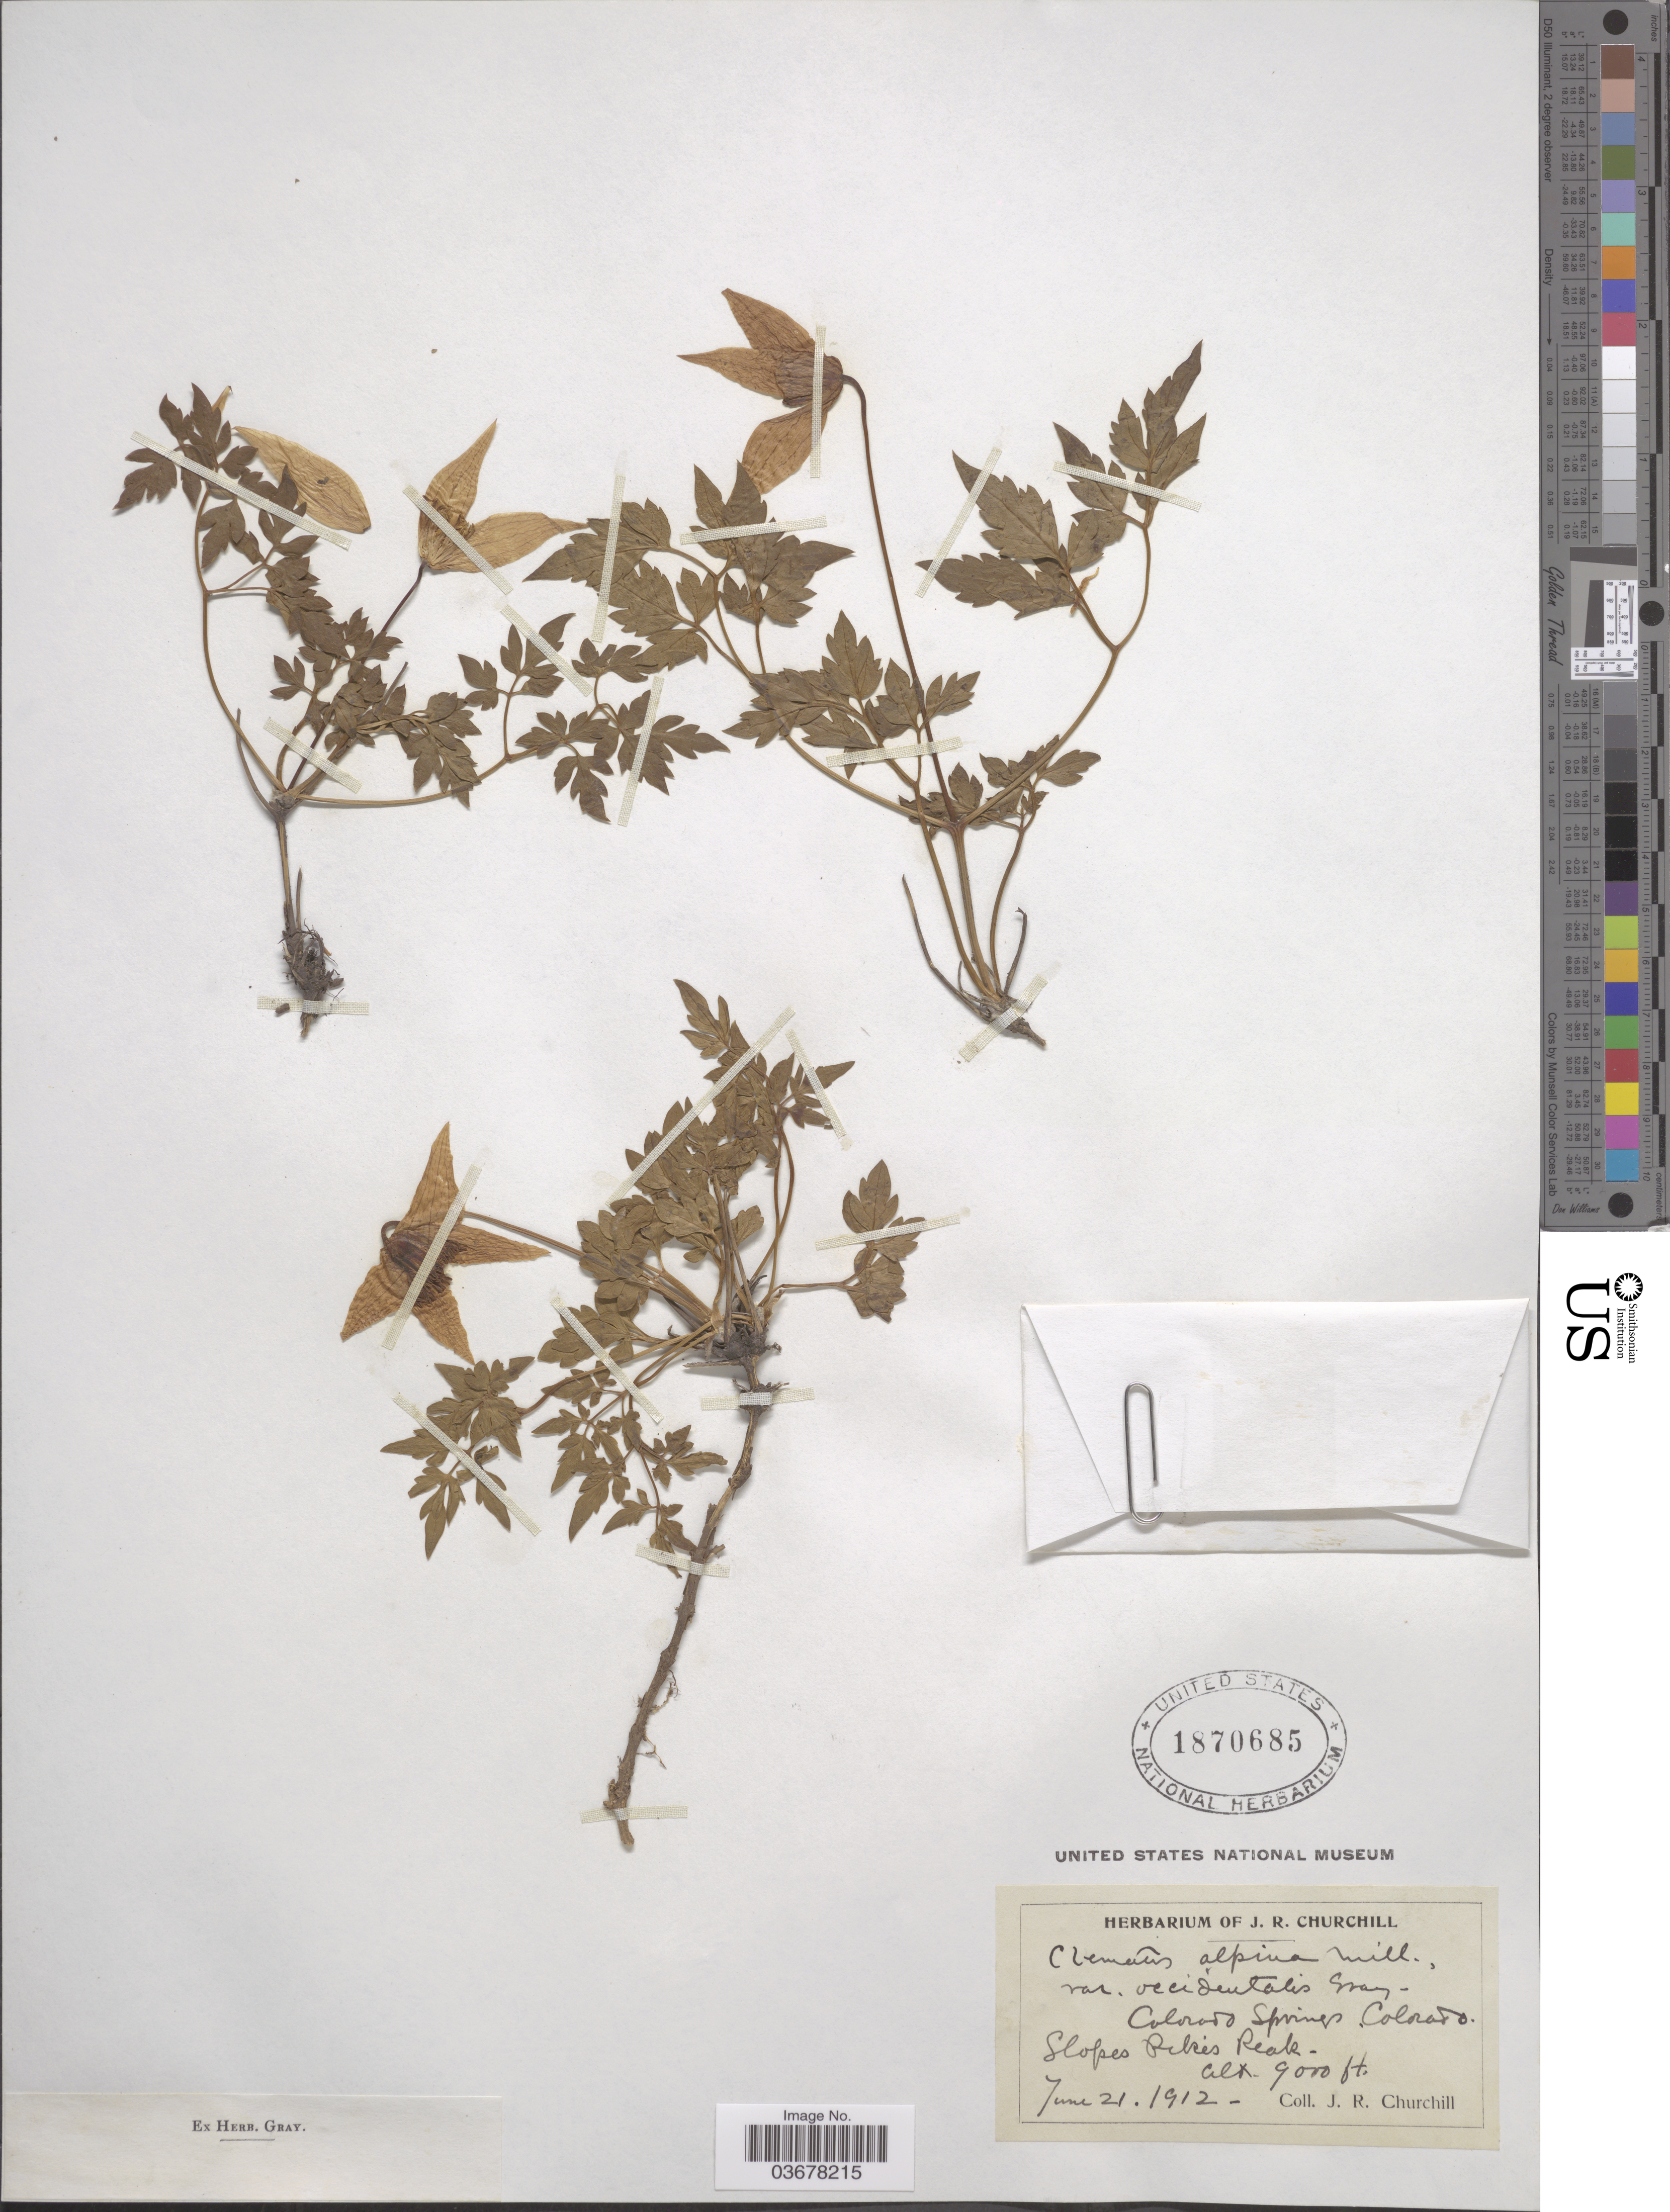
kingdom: Plantae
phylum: Tracheophyta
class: Magnoliopsida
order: Ranunculales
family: Ranunculaceae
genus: Clematis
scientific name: Clematis columbiana var. columbiana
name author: (Nutt.) Torr. & A. Gray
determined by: Strong, M. T., (US), Smithsonian Institution - National Museum of Natural History (UNITED STATES)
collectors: J. Churchill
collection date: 1912-06-21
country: United States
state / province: Colorado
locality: Colorado Springs. Slopes Pike's Peak.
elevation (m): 2743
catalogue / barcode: US 1870685